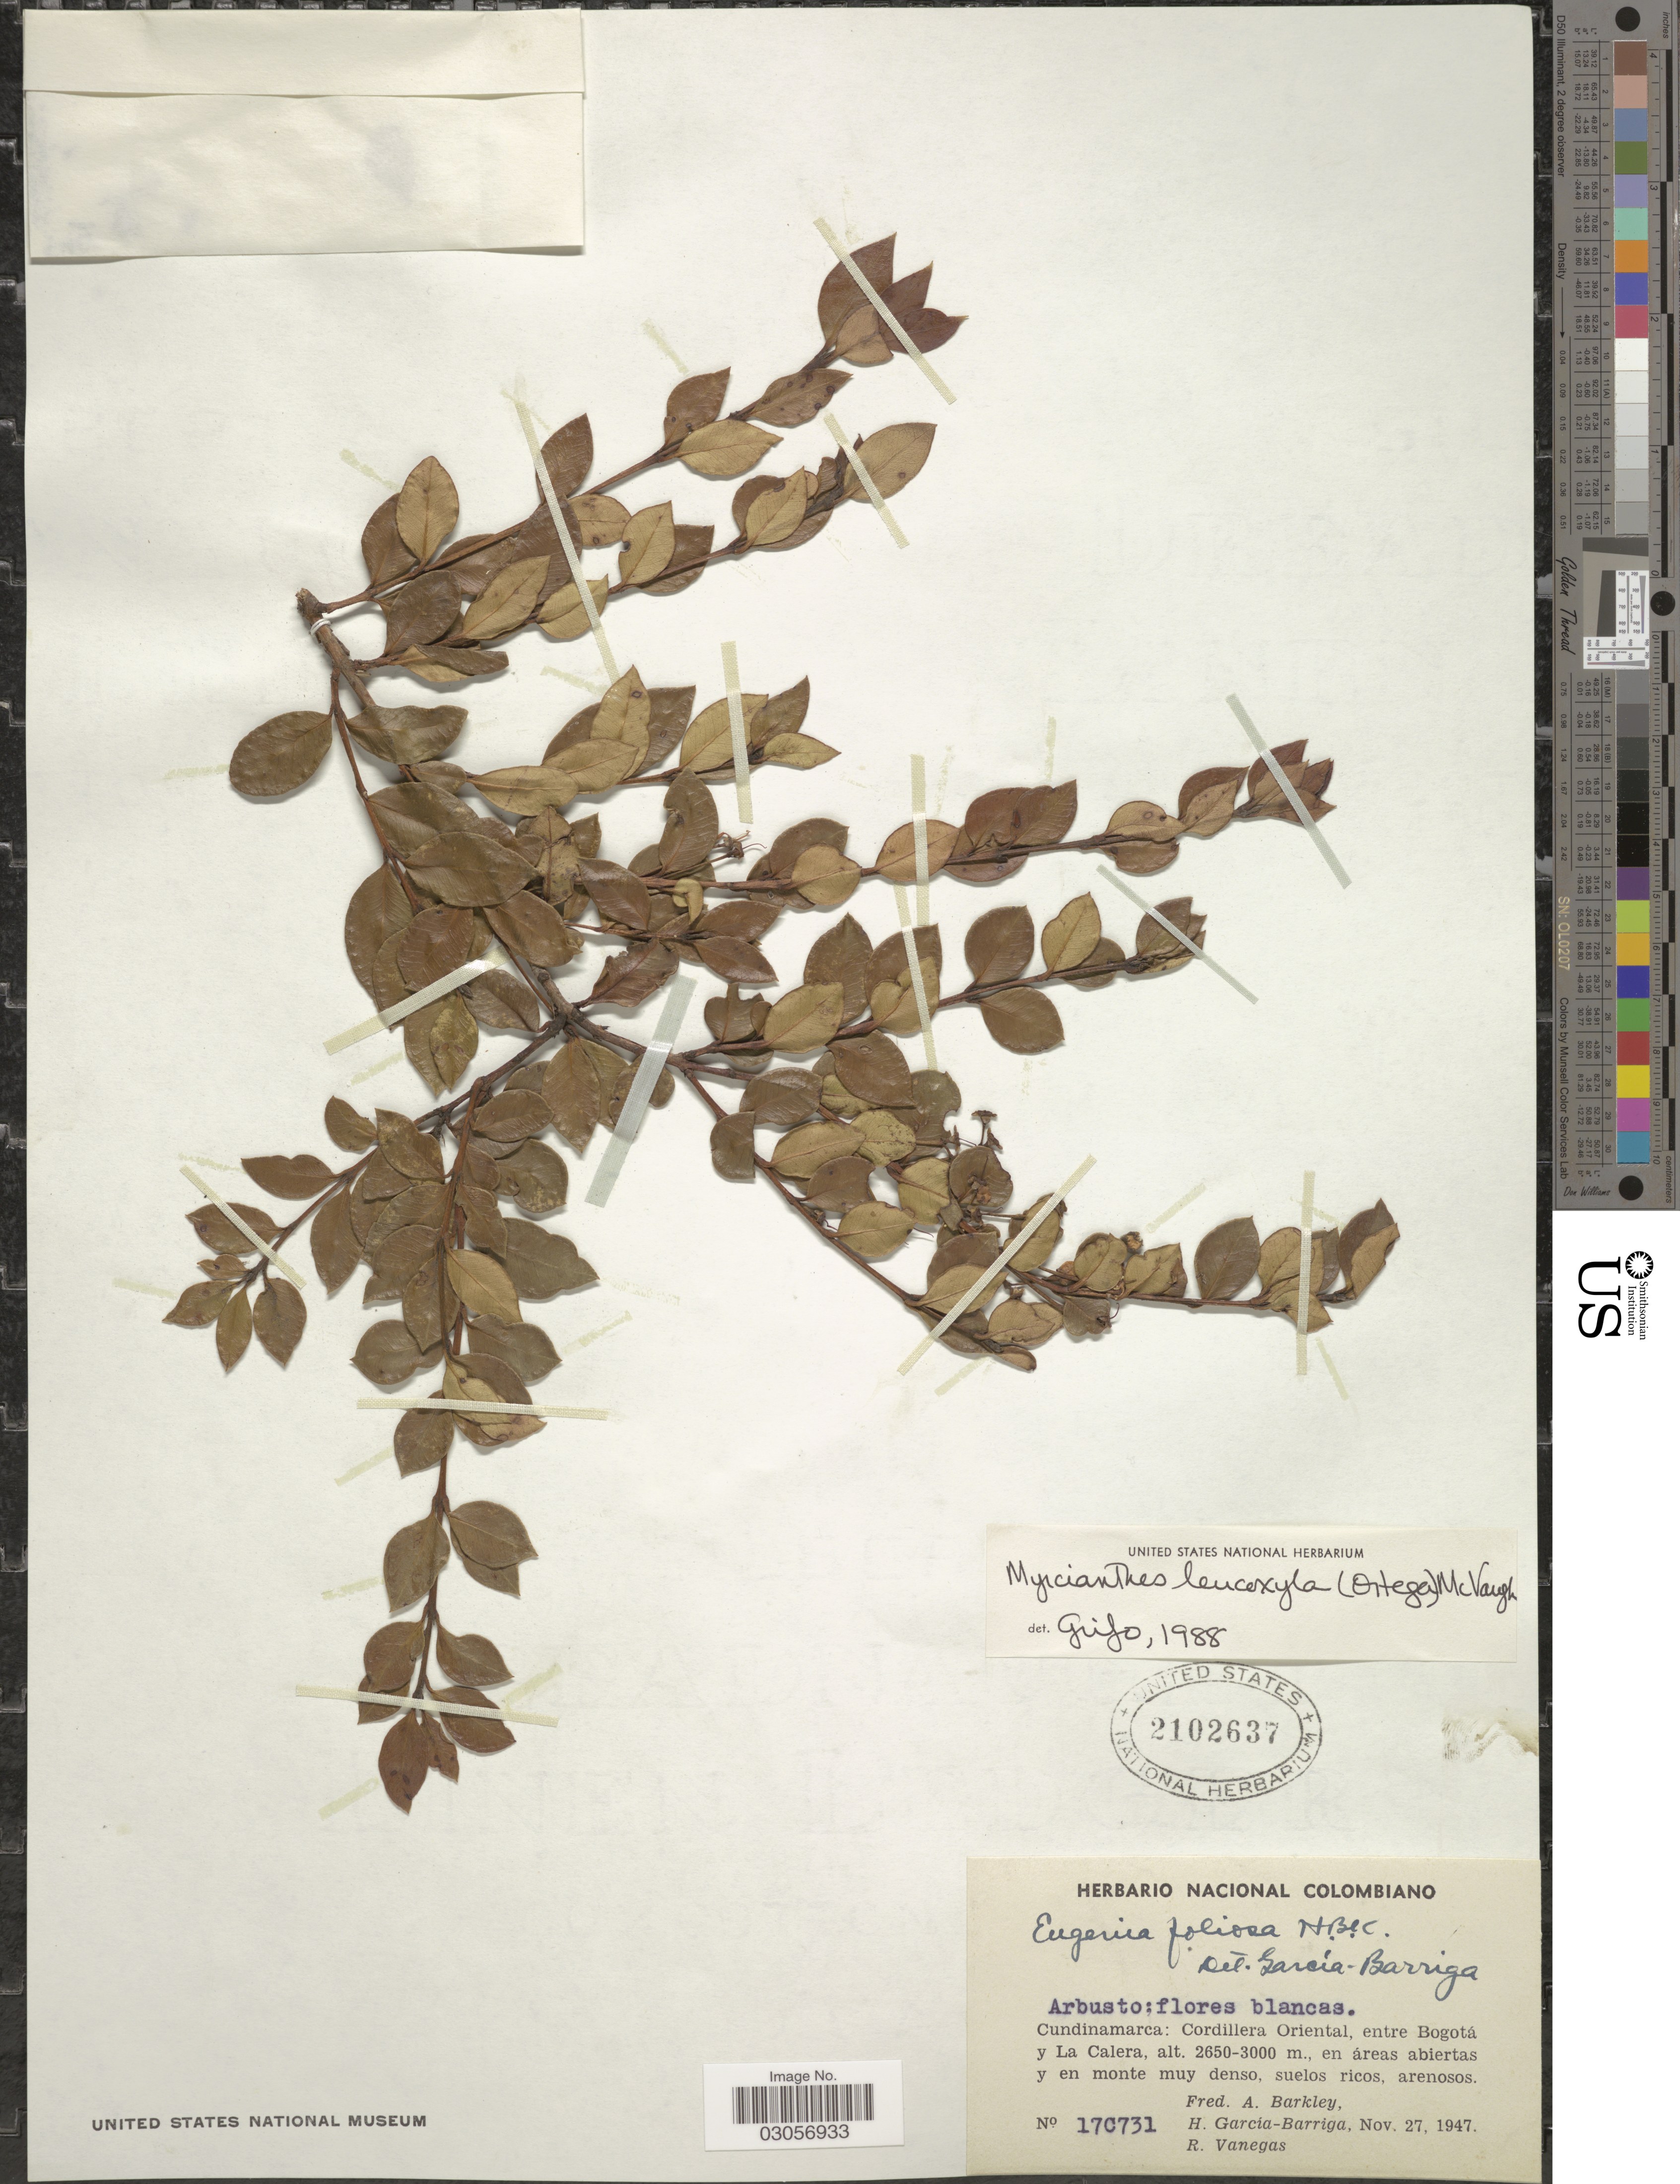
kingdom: Plantae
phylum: Tracheophyta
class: Magnoliopsida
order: Myrtales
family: Myrtaceae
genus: Myrcianthes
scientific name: Myrcianthes leucoxyla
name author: (Ortega) McVaugh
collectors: F. A. Barkley, H. García Barriga & R. Vanegas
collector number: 17C731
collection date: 1947-11-27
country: Colombia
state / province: Cundinamarca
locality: Cordillrea Oriental, entre Bogotá y La Calera.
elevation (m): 2650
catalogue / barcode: US 2102637